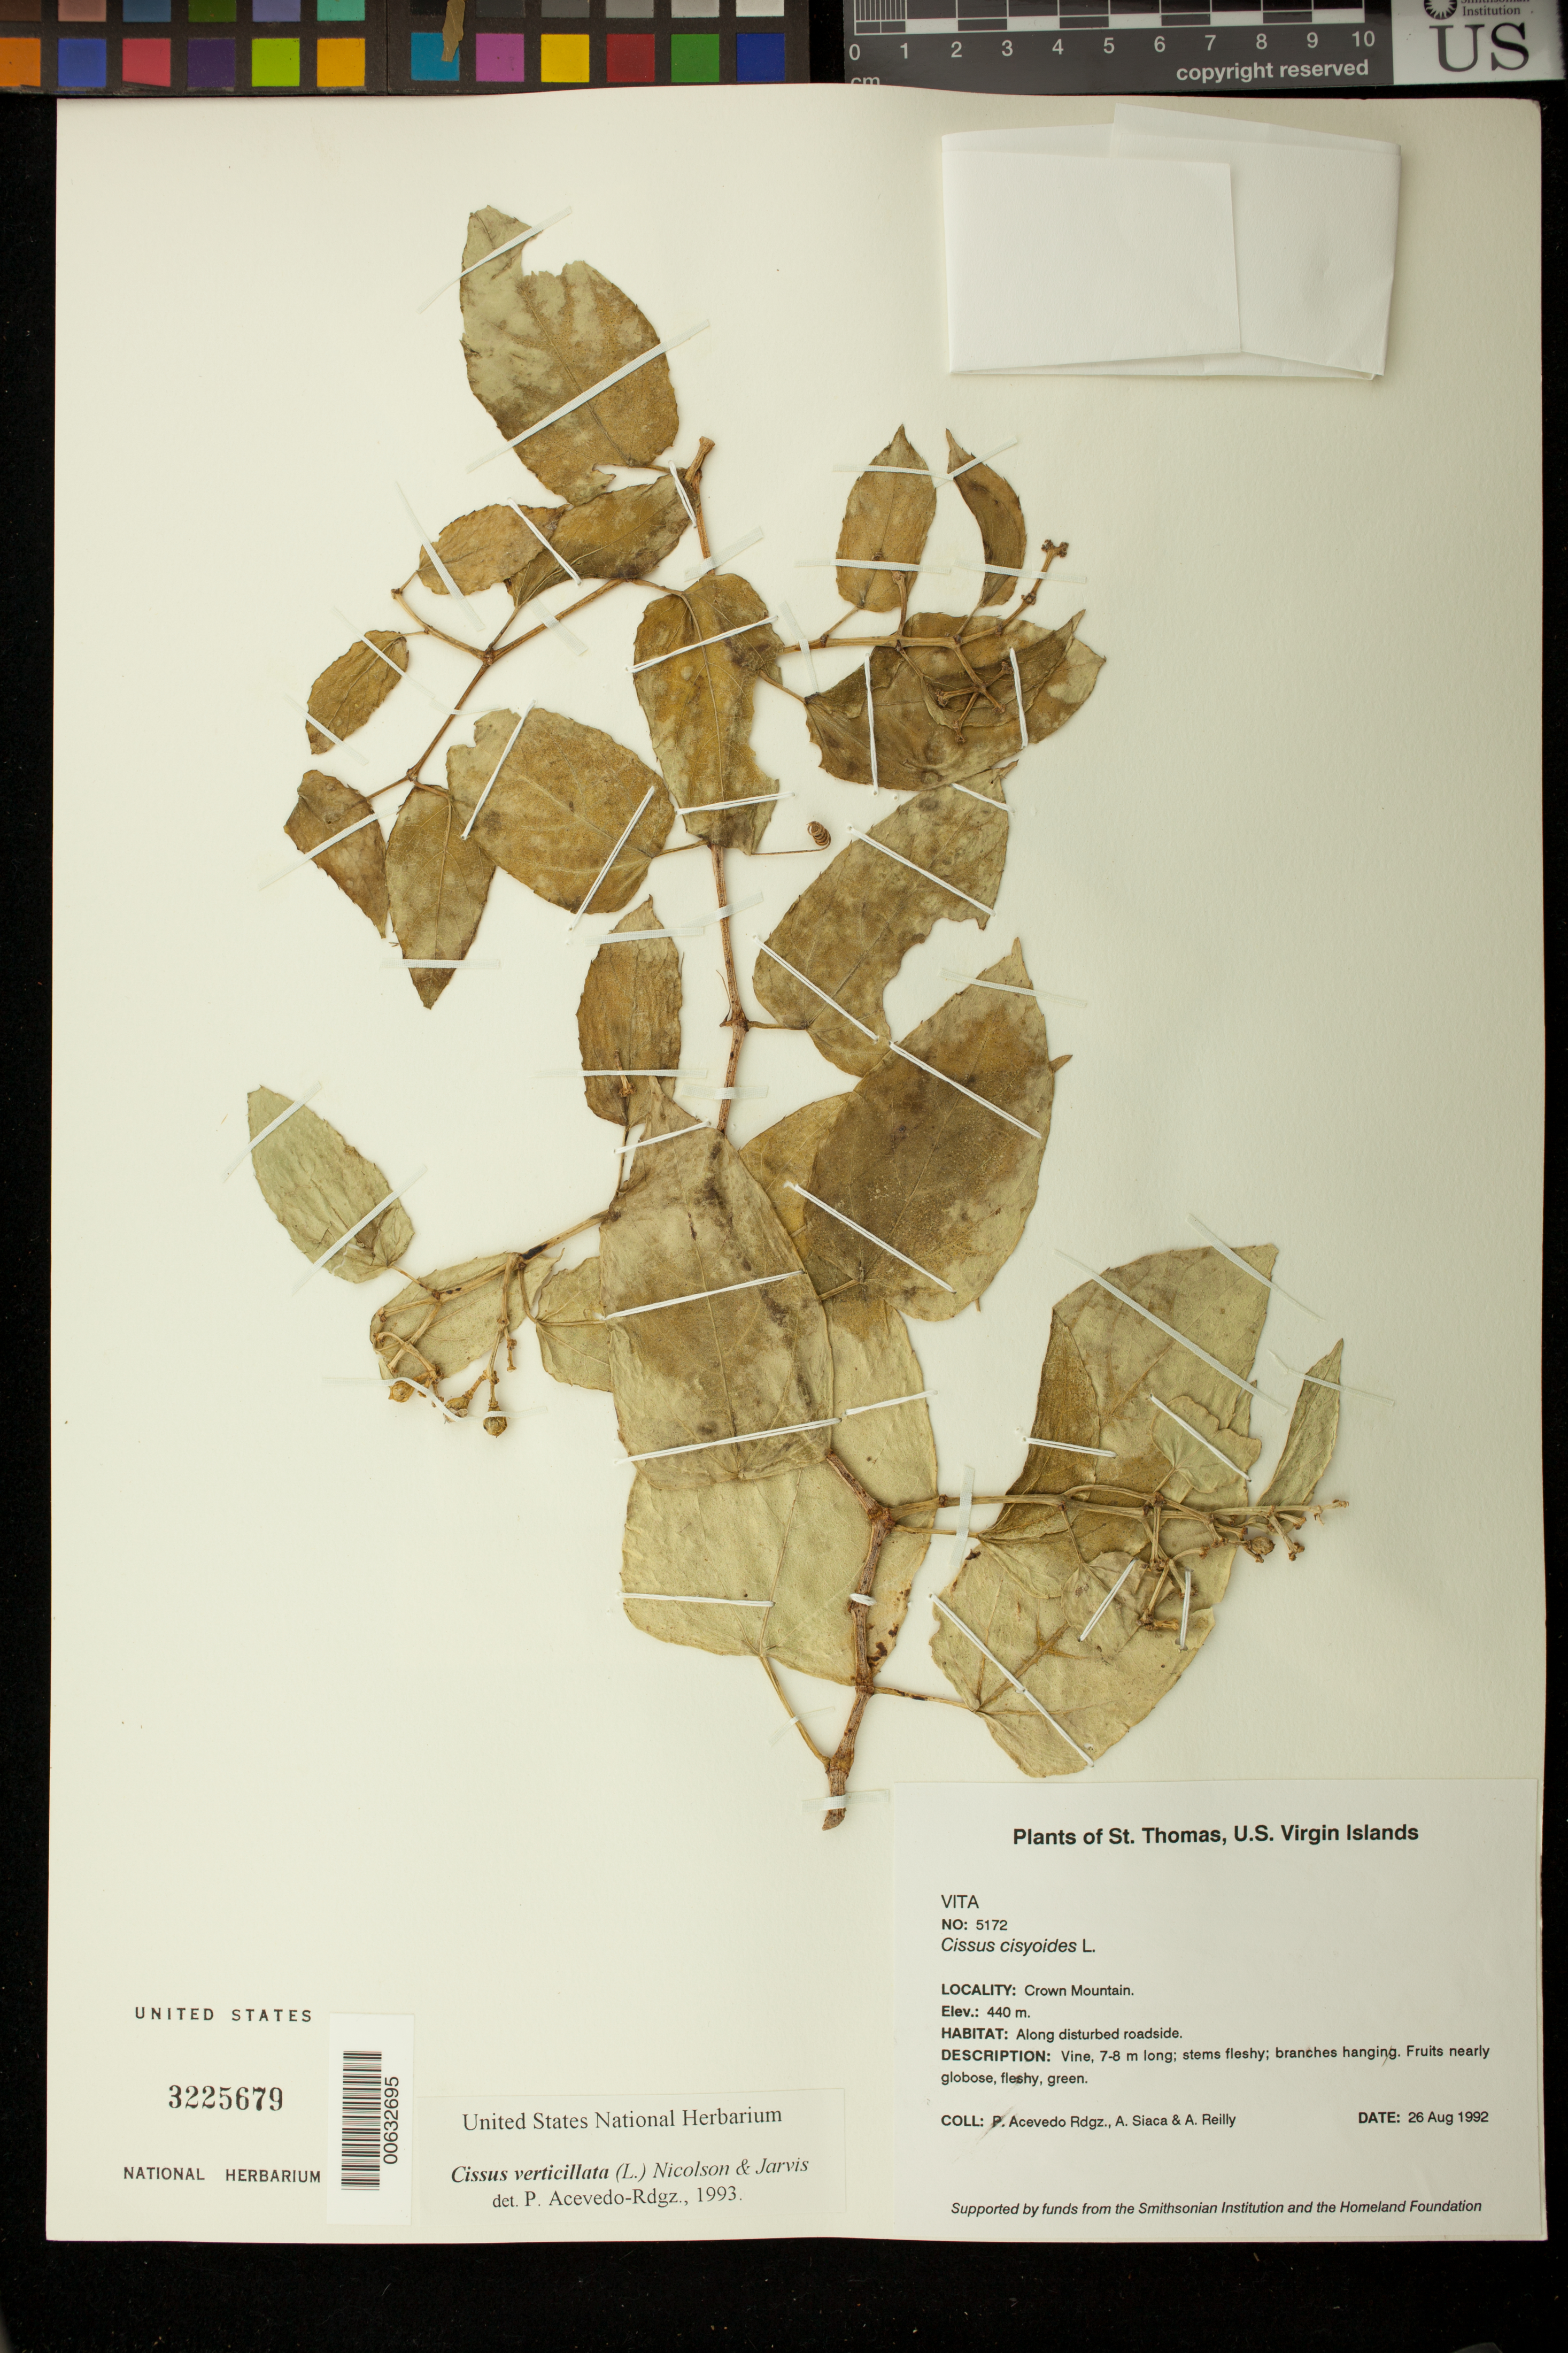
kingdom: Plantae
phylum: Tracheophyta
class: Magnoliopsida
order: Vitales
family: Vitaceae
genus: Cissus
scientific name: Cissus verticillata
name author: (L.) Nicolson & C.E. Jarvis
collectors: P. Acevedo-Rodr., A. Siaca & A. Reilly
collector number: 5172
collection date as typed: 26 Aug 1992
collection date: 1992-08-26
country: U.S. Virgin Islands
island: St. Thomas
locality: Crown Mountain.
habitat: Along disturbed roadside.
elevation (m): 440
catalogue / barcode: US 3225679